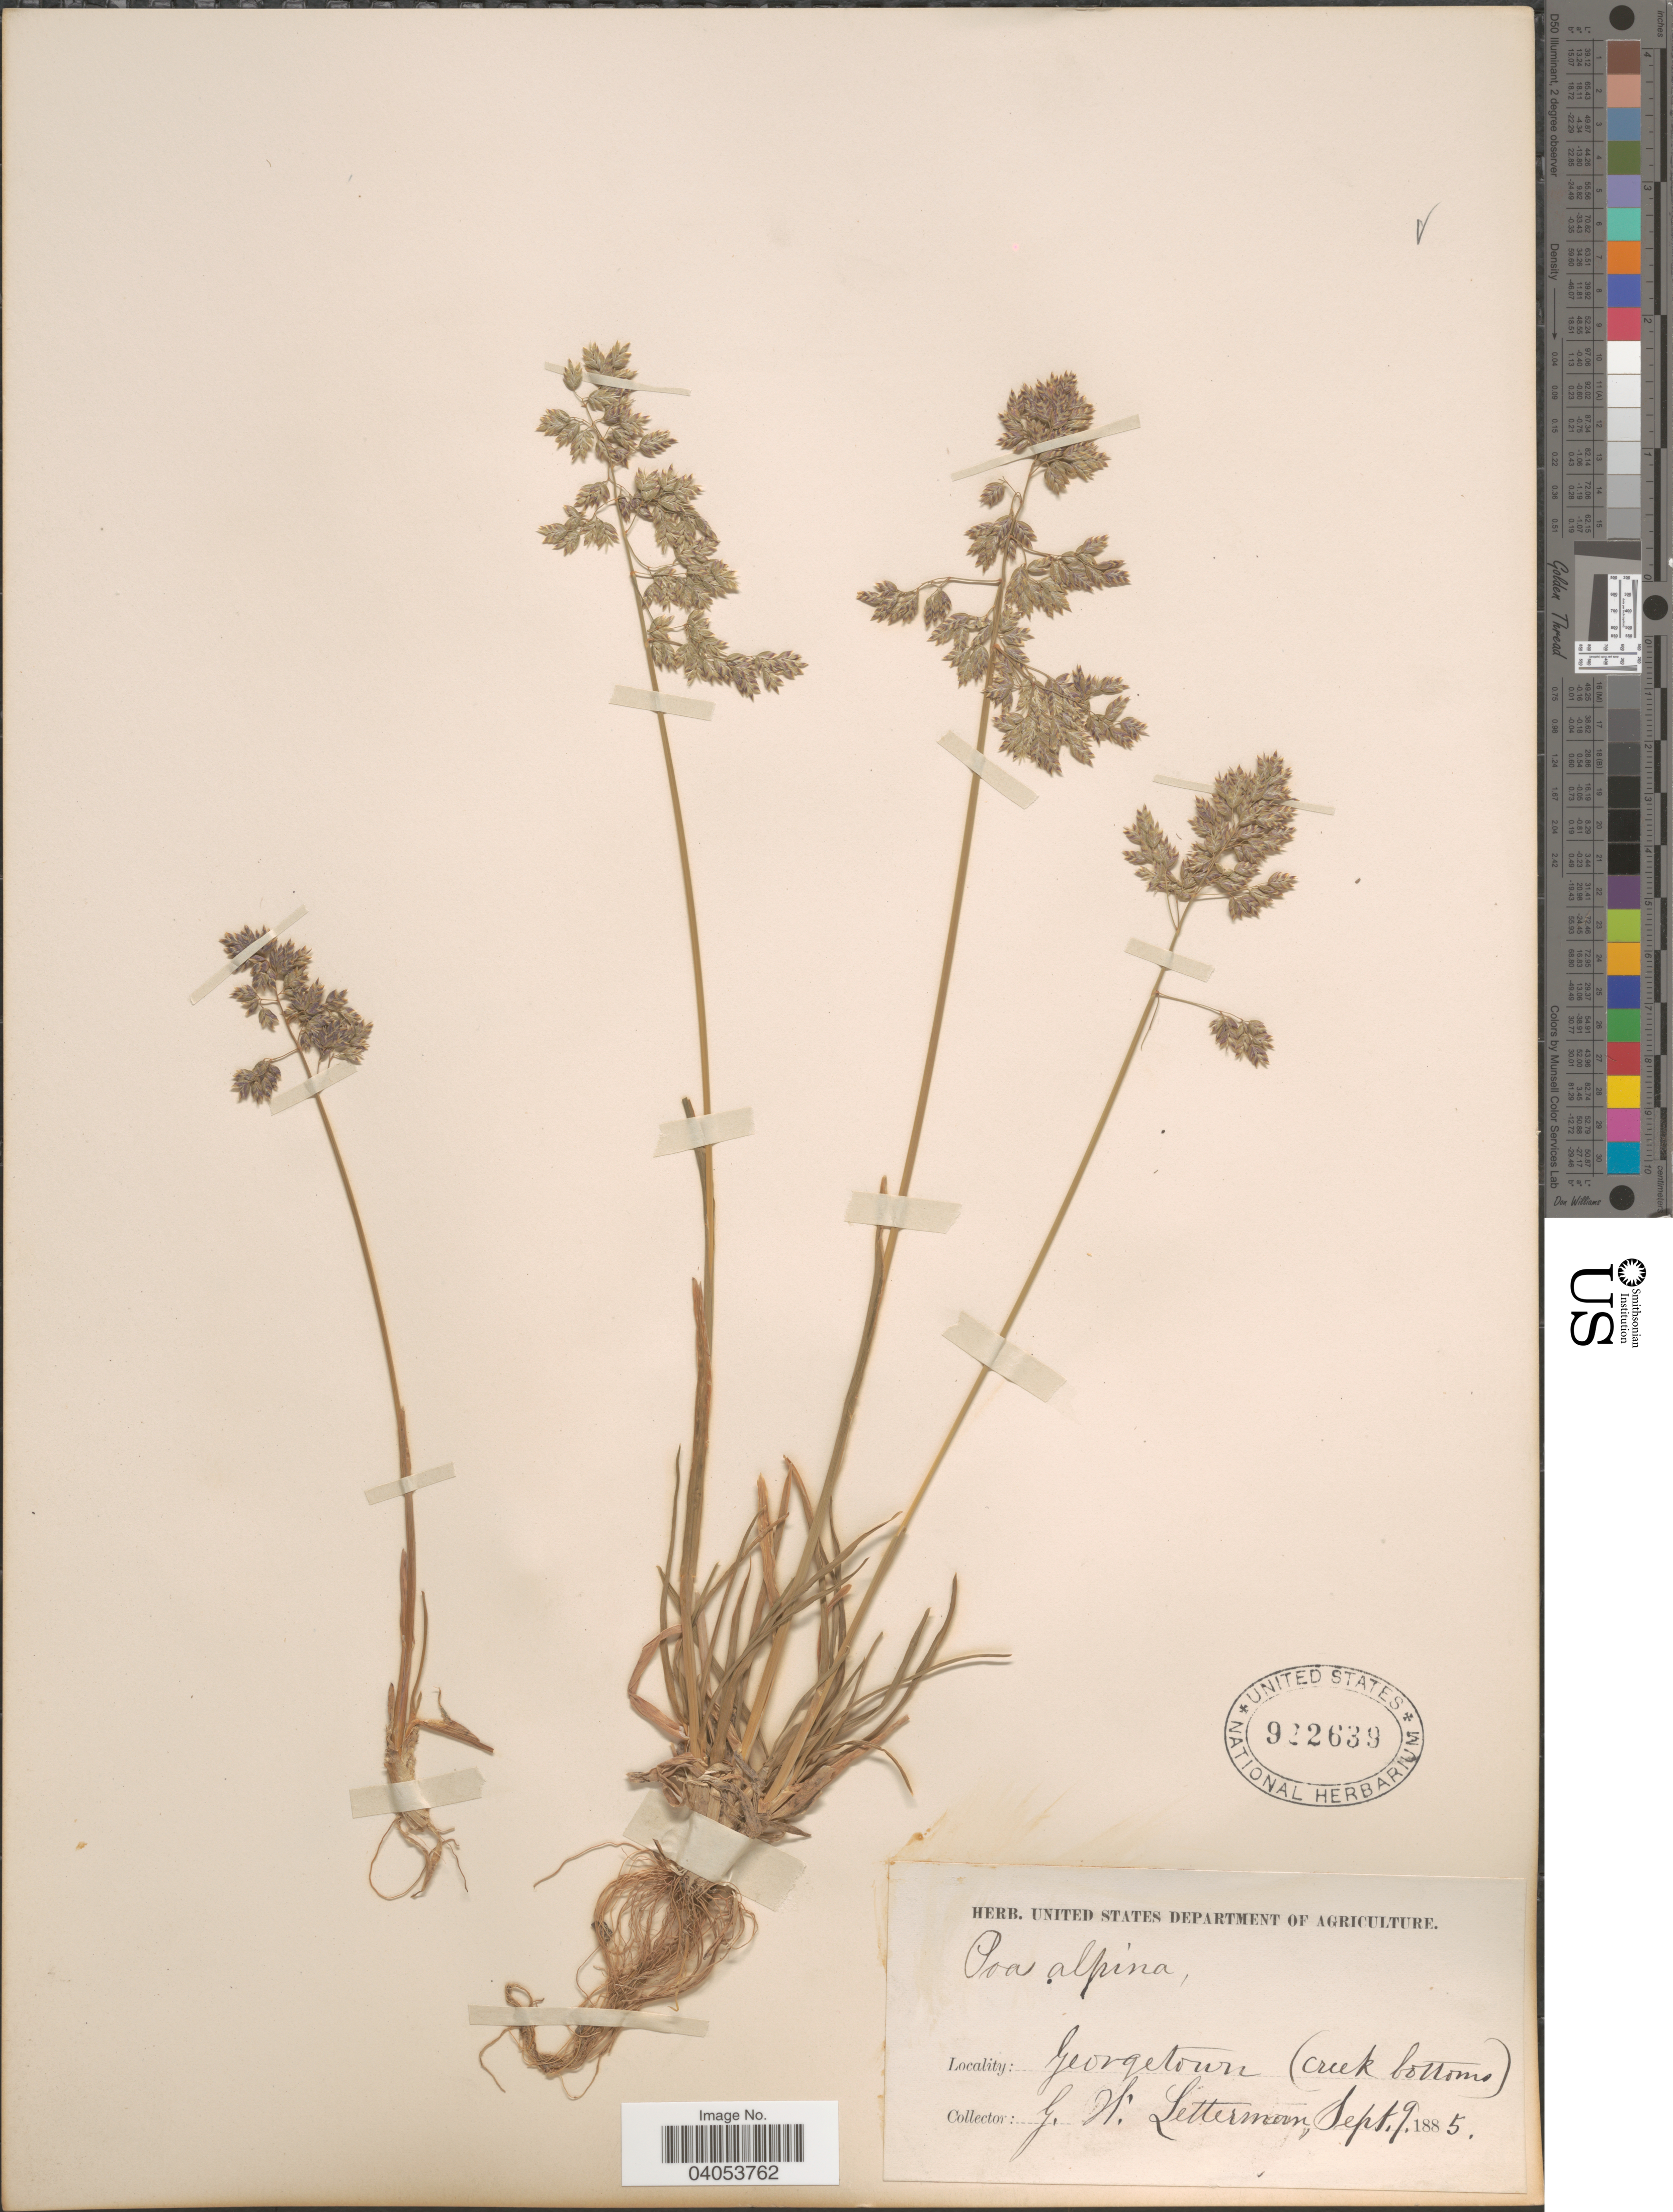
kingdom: Plantae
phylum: Tracheophyta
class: Liliopsida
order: Poales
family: Poaceae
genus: Poa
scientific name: Poa alpina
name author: L.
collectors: G. W. Letterman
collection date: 1885-09-09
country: United States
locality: Georgetown (creek bottoms).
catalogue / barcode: US 922639